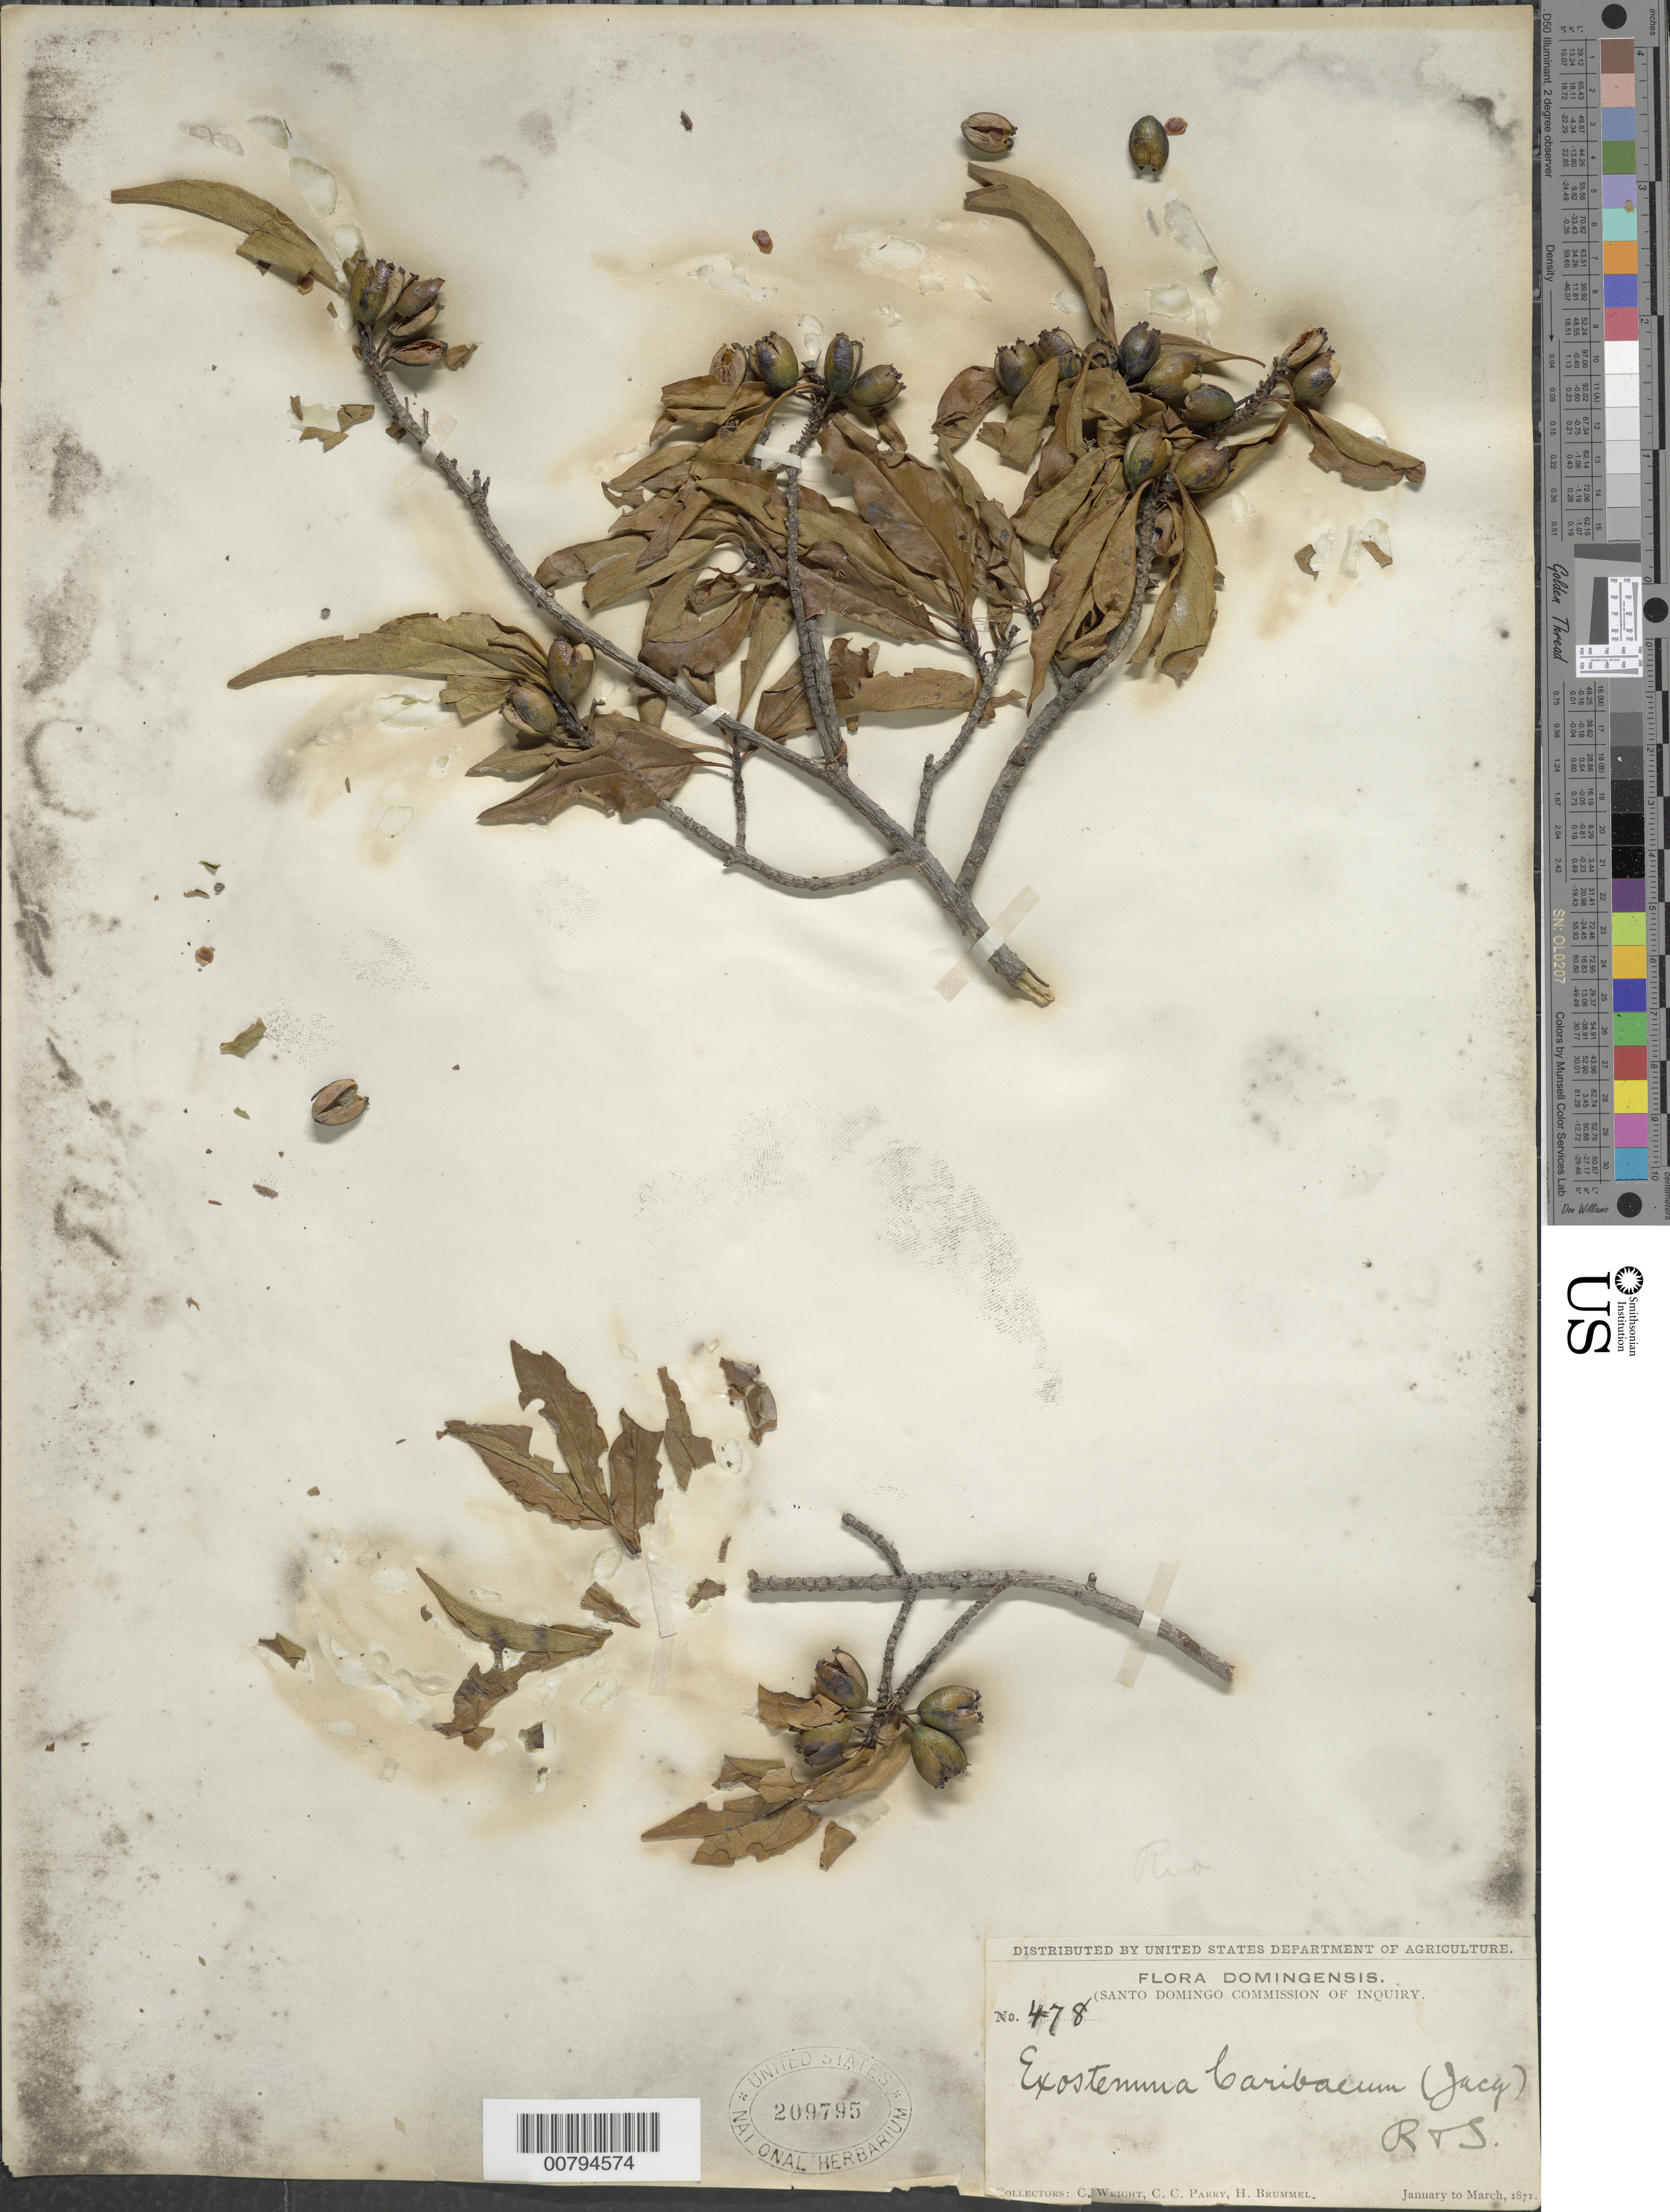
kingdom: Plantae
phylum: Tracheophyta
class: Magnoliopsida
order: Gentianales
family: Rubiaceae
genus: Exostema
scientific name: Exostema caribaeum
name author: (Jacq.) Roem. & Schult.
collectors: C. Wright, C. C. Parry & H. Brummel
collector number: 478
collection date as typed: Jan 1871 to -- Mar 1871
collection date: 1871-01/1871-03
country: Dominican Republic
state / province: Barahona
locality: Santa Domingo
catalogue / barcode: US 209795